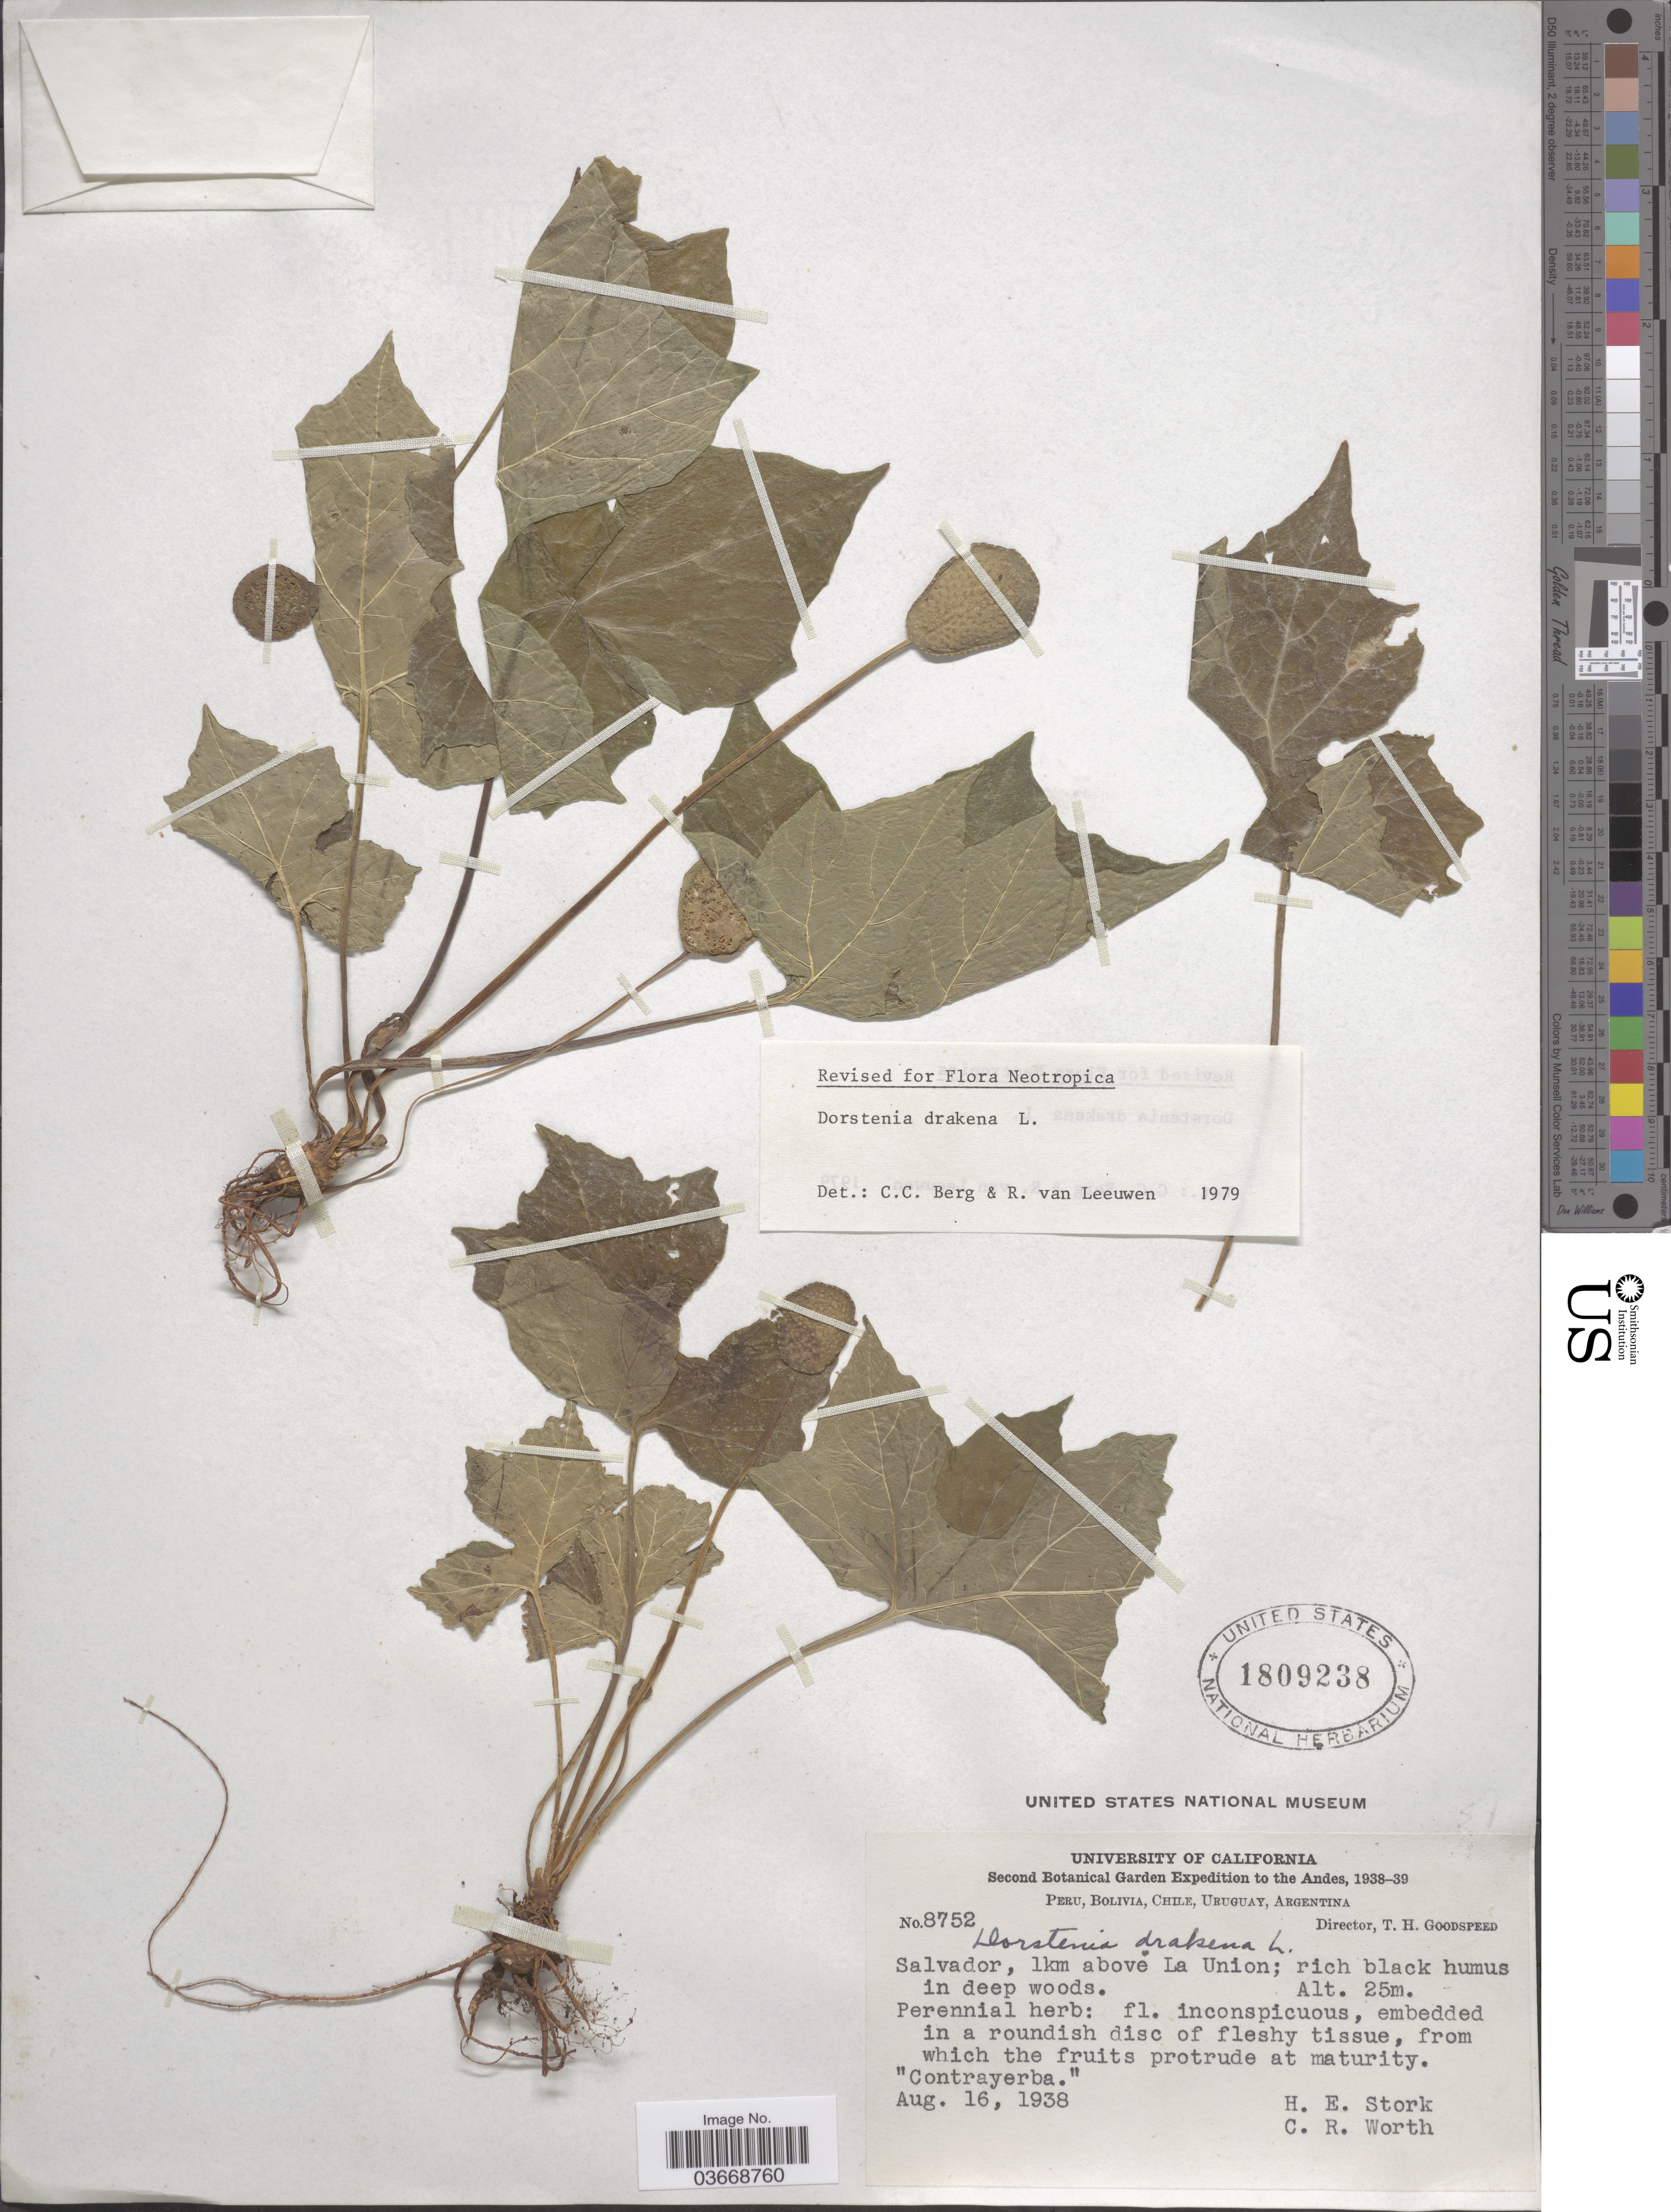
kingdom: Plantae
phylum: Tracheophyta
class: Magnoliopsida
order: Rosales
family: Moraceae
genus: Dorstenia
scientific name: Dorstenia drakena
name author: L.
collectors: H. E. Stork & C. R. Worth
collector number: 8752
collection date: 1938-08-16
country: El Salvador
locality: Salvador, 1km above La Union.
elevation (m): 25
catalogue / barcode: US 1809238